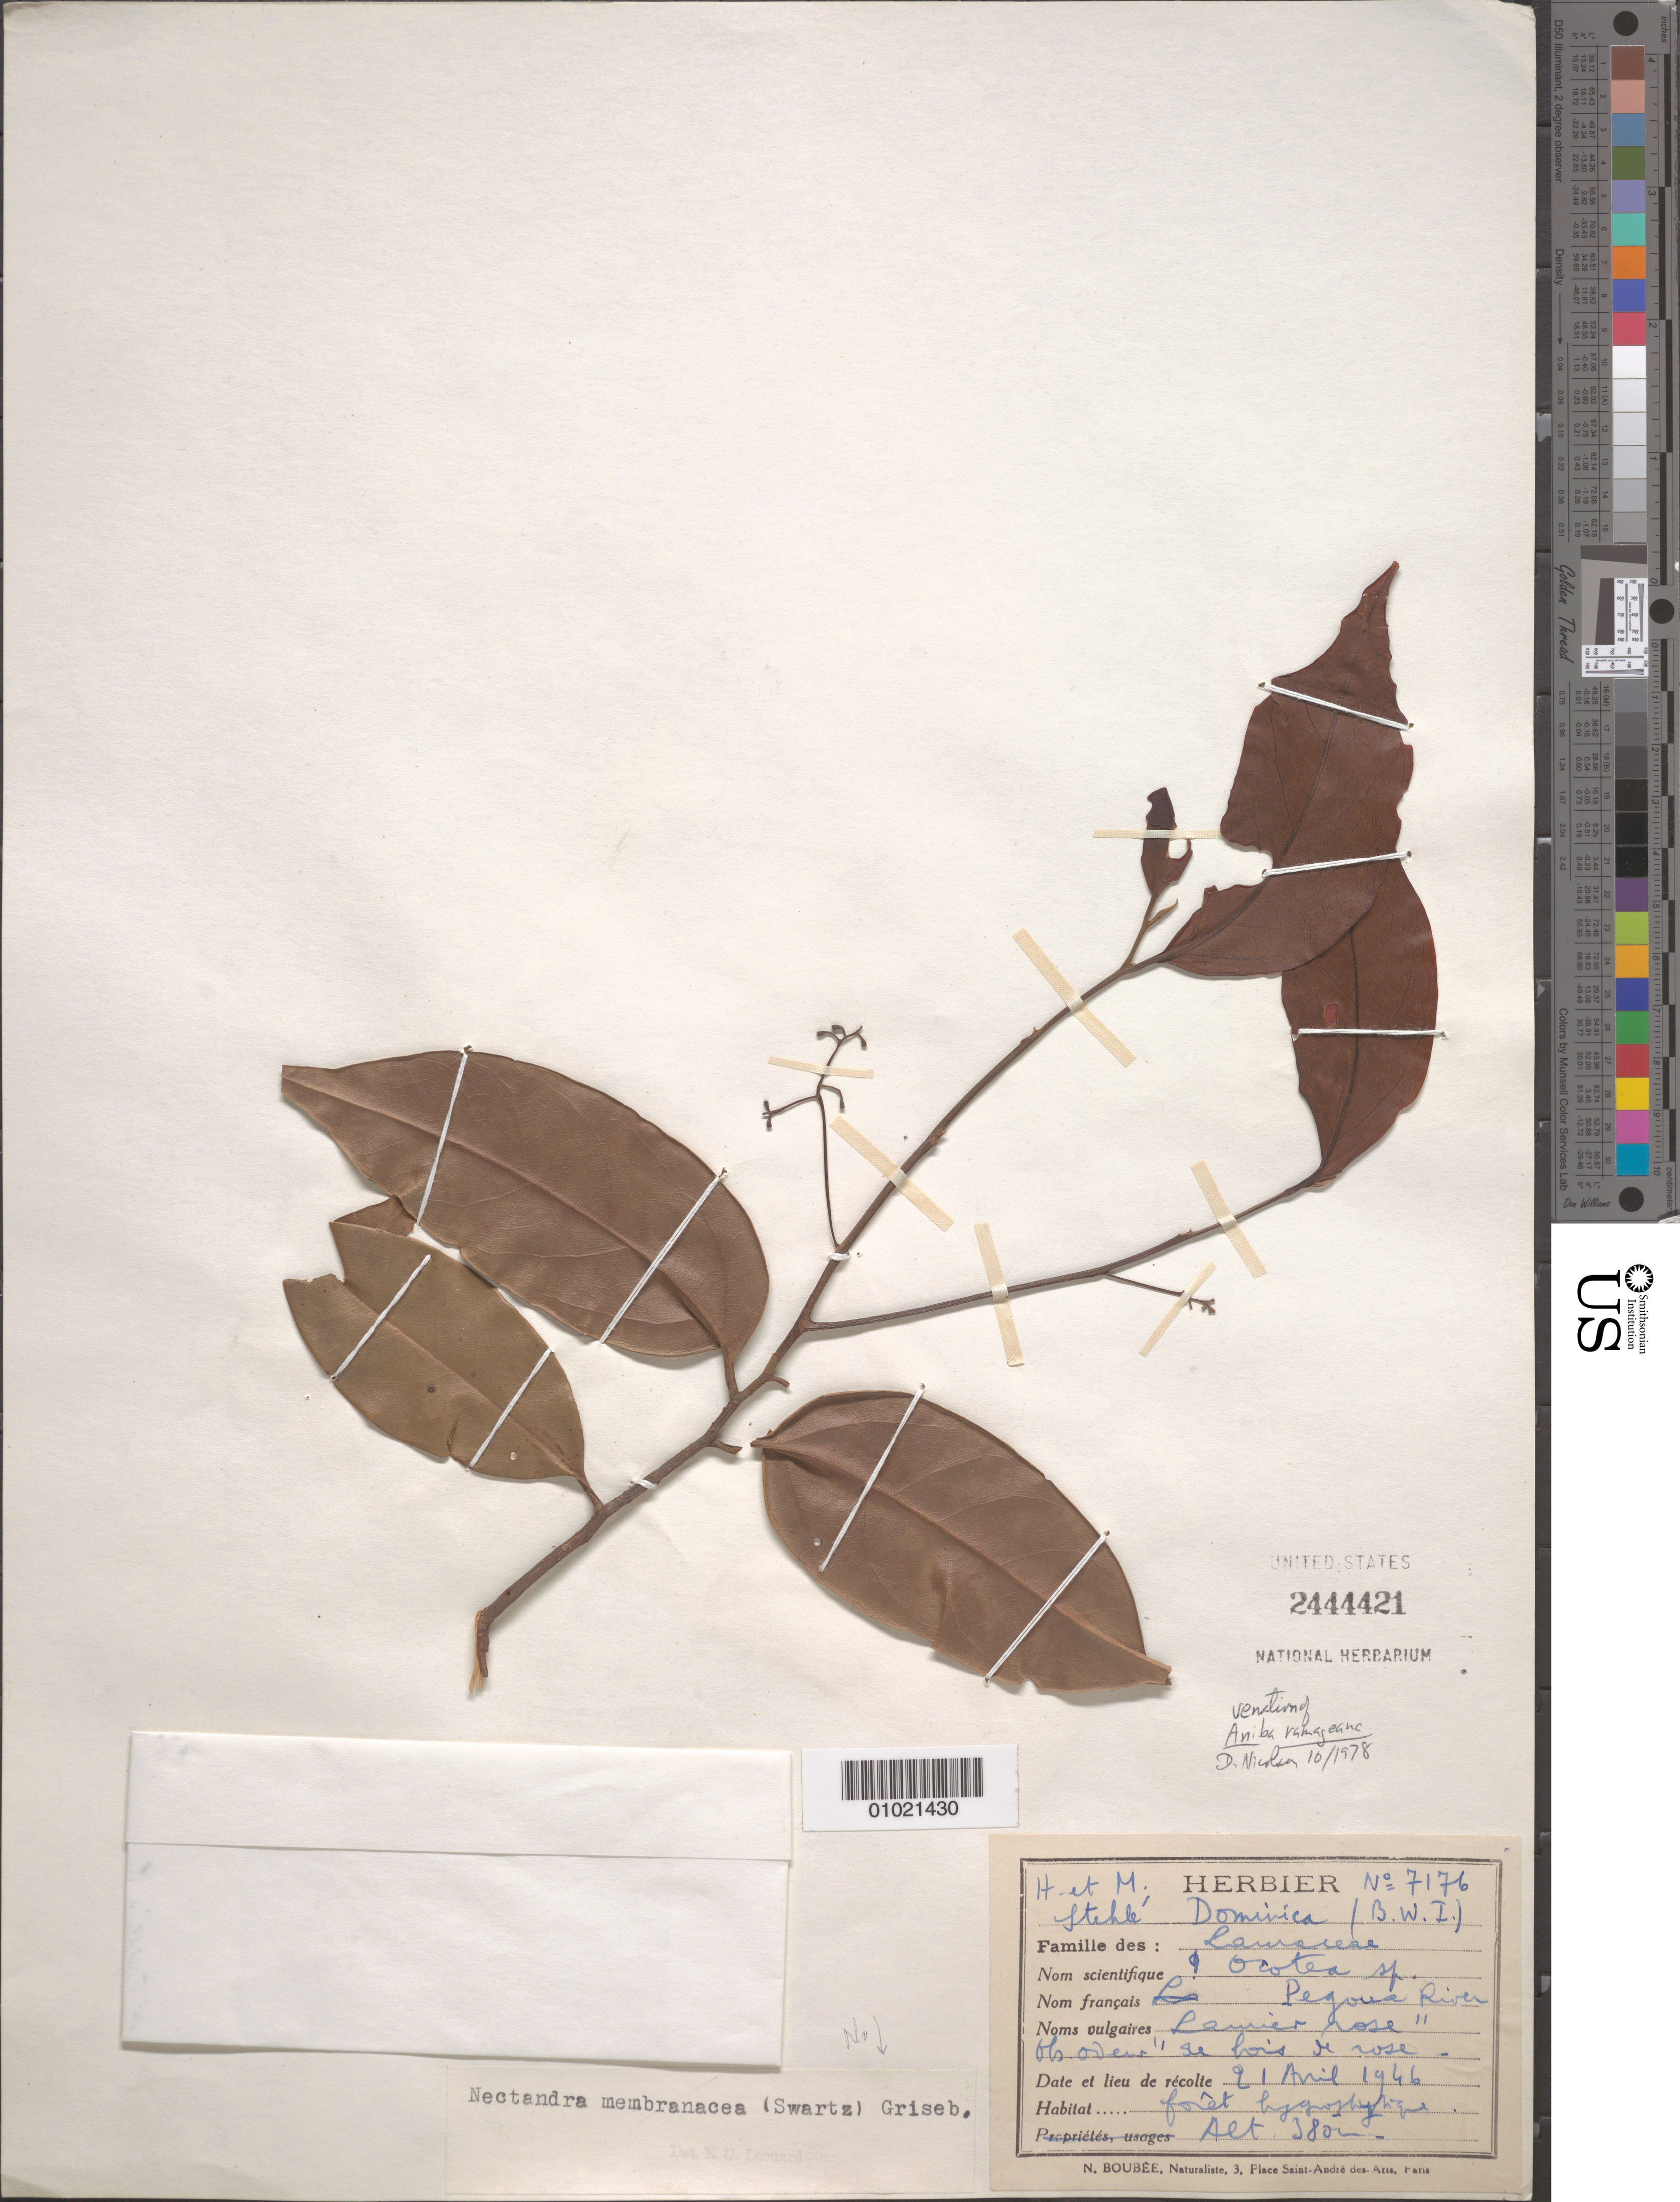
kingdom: Plantae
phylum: Tracheophyta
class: Magnoliopsida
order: Laurales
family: Lauraceae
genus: Aniba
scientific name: Aniba ramageana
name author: Mez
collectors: H. Stehlé & M. Stehlé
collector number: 7176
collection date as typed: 21 Apr 1946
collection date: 1946-04-21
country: Dominica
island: Dominica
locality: foret hygohyhique.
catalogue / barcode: US 2444421